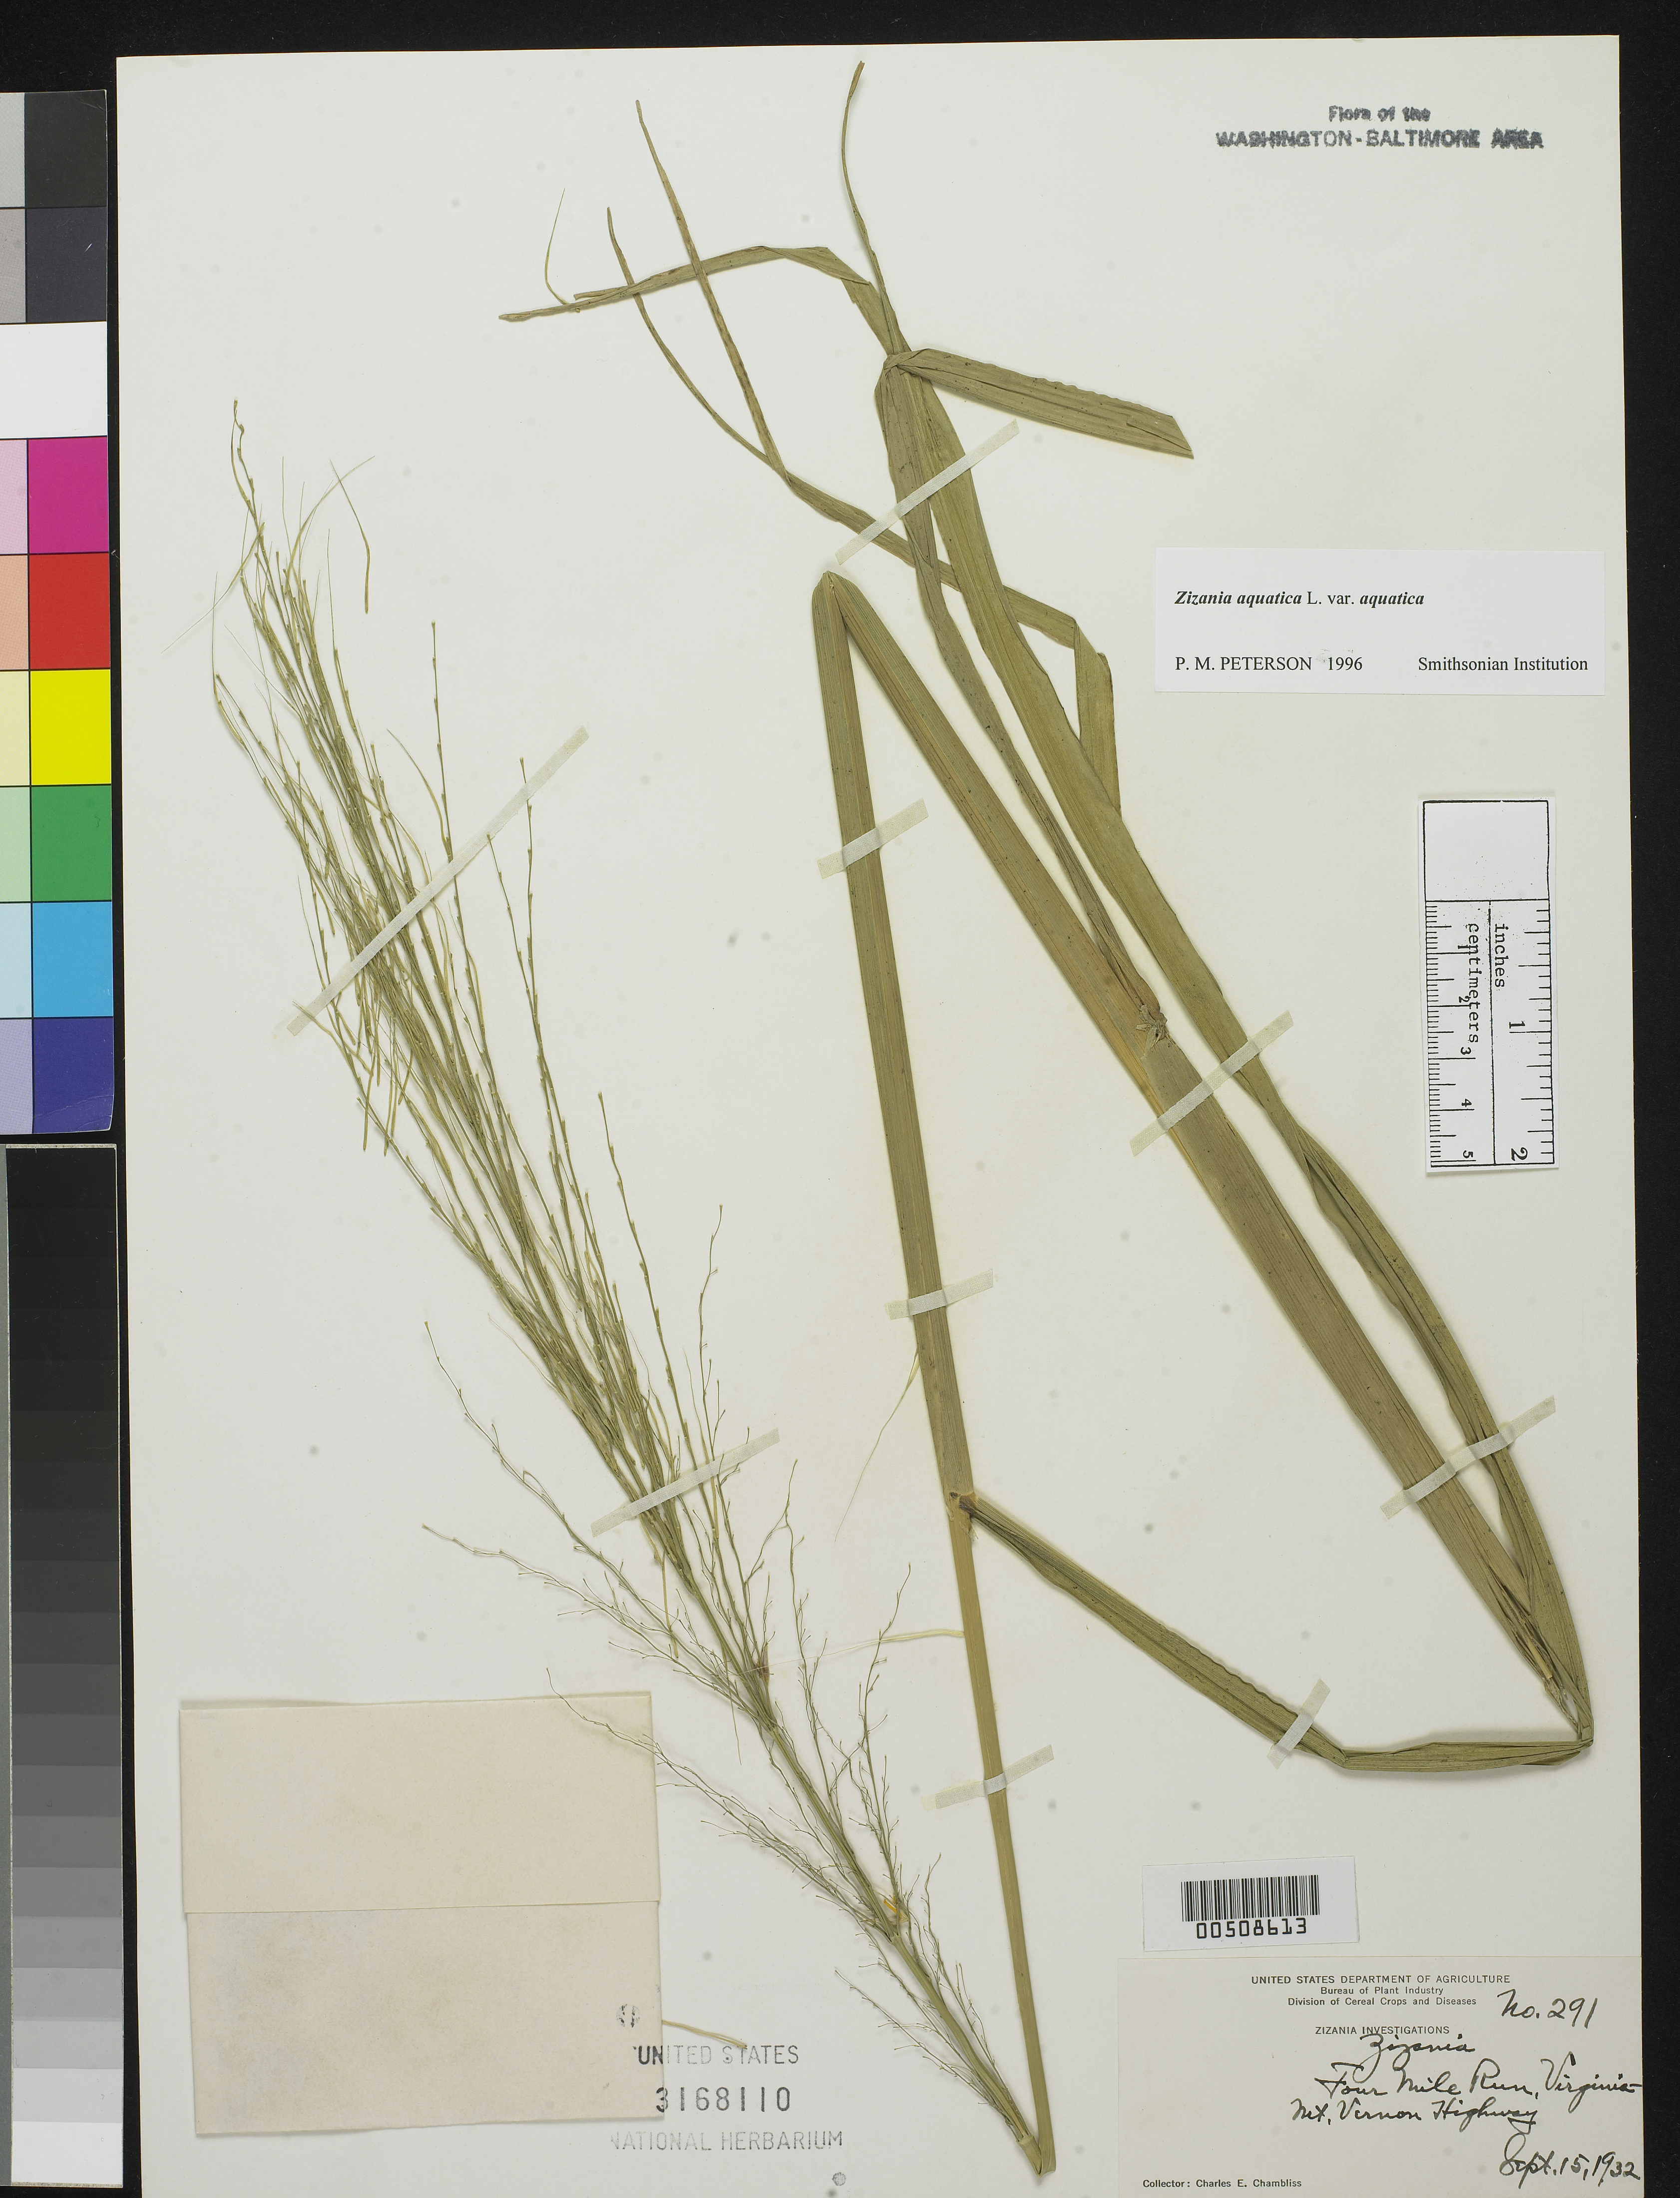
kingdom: Plantae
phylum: Tracheophyta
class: Liliopsida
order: Poales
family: Poaceae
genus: Zizania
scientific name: Zizania aquatica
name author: L.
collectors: C. Chambliss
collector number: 291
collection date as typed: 15 Sep 1932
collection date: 1932-09-15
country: United States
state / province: Virginia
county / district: Arlington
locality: Four Mile Run, Mt Vernon Highway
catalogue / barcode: US 3168110